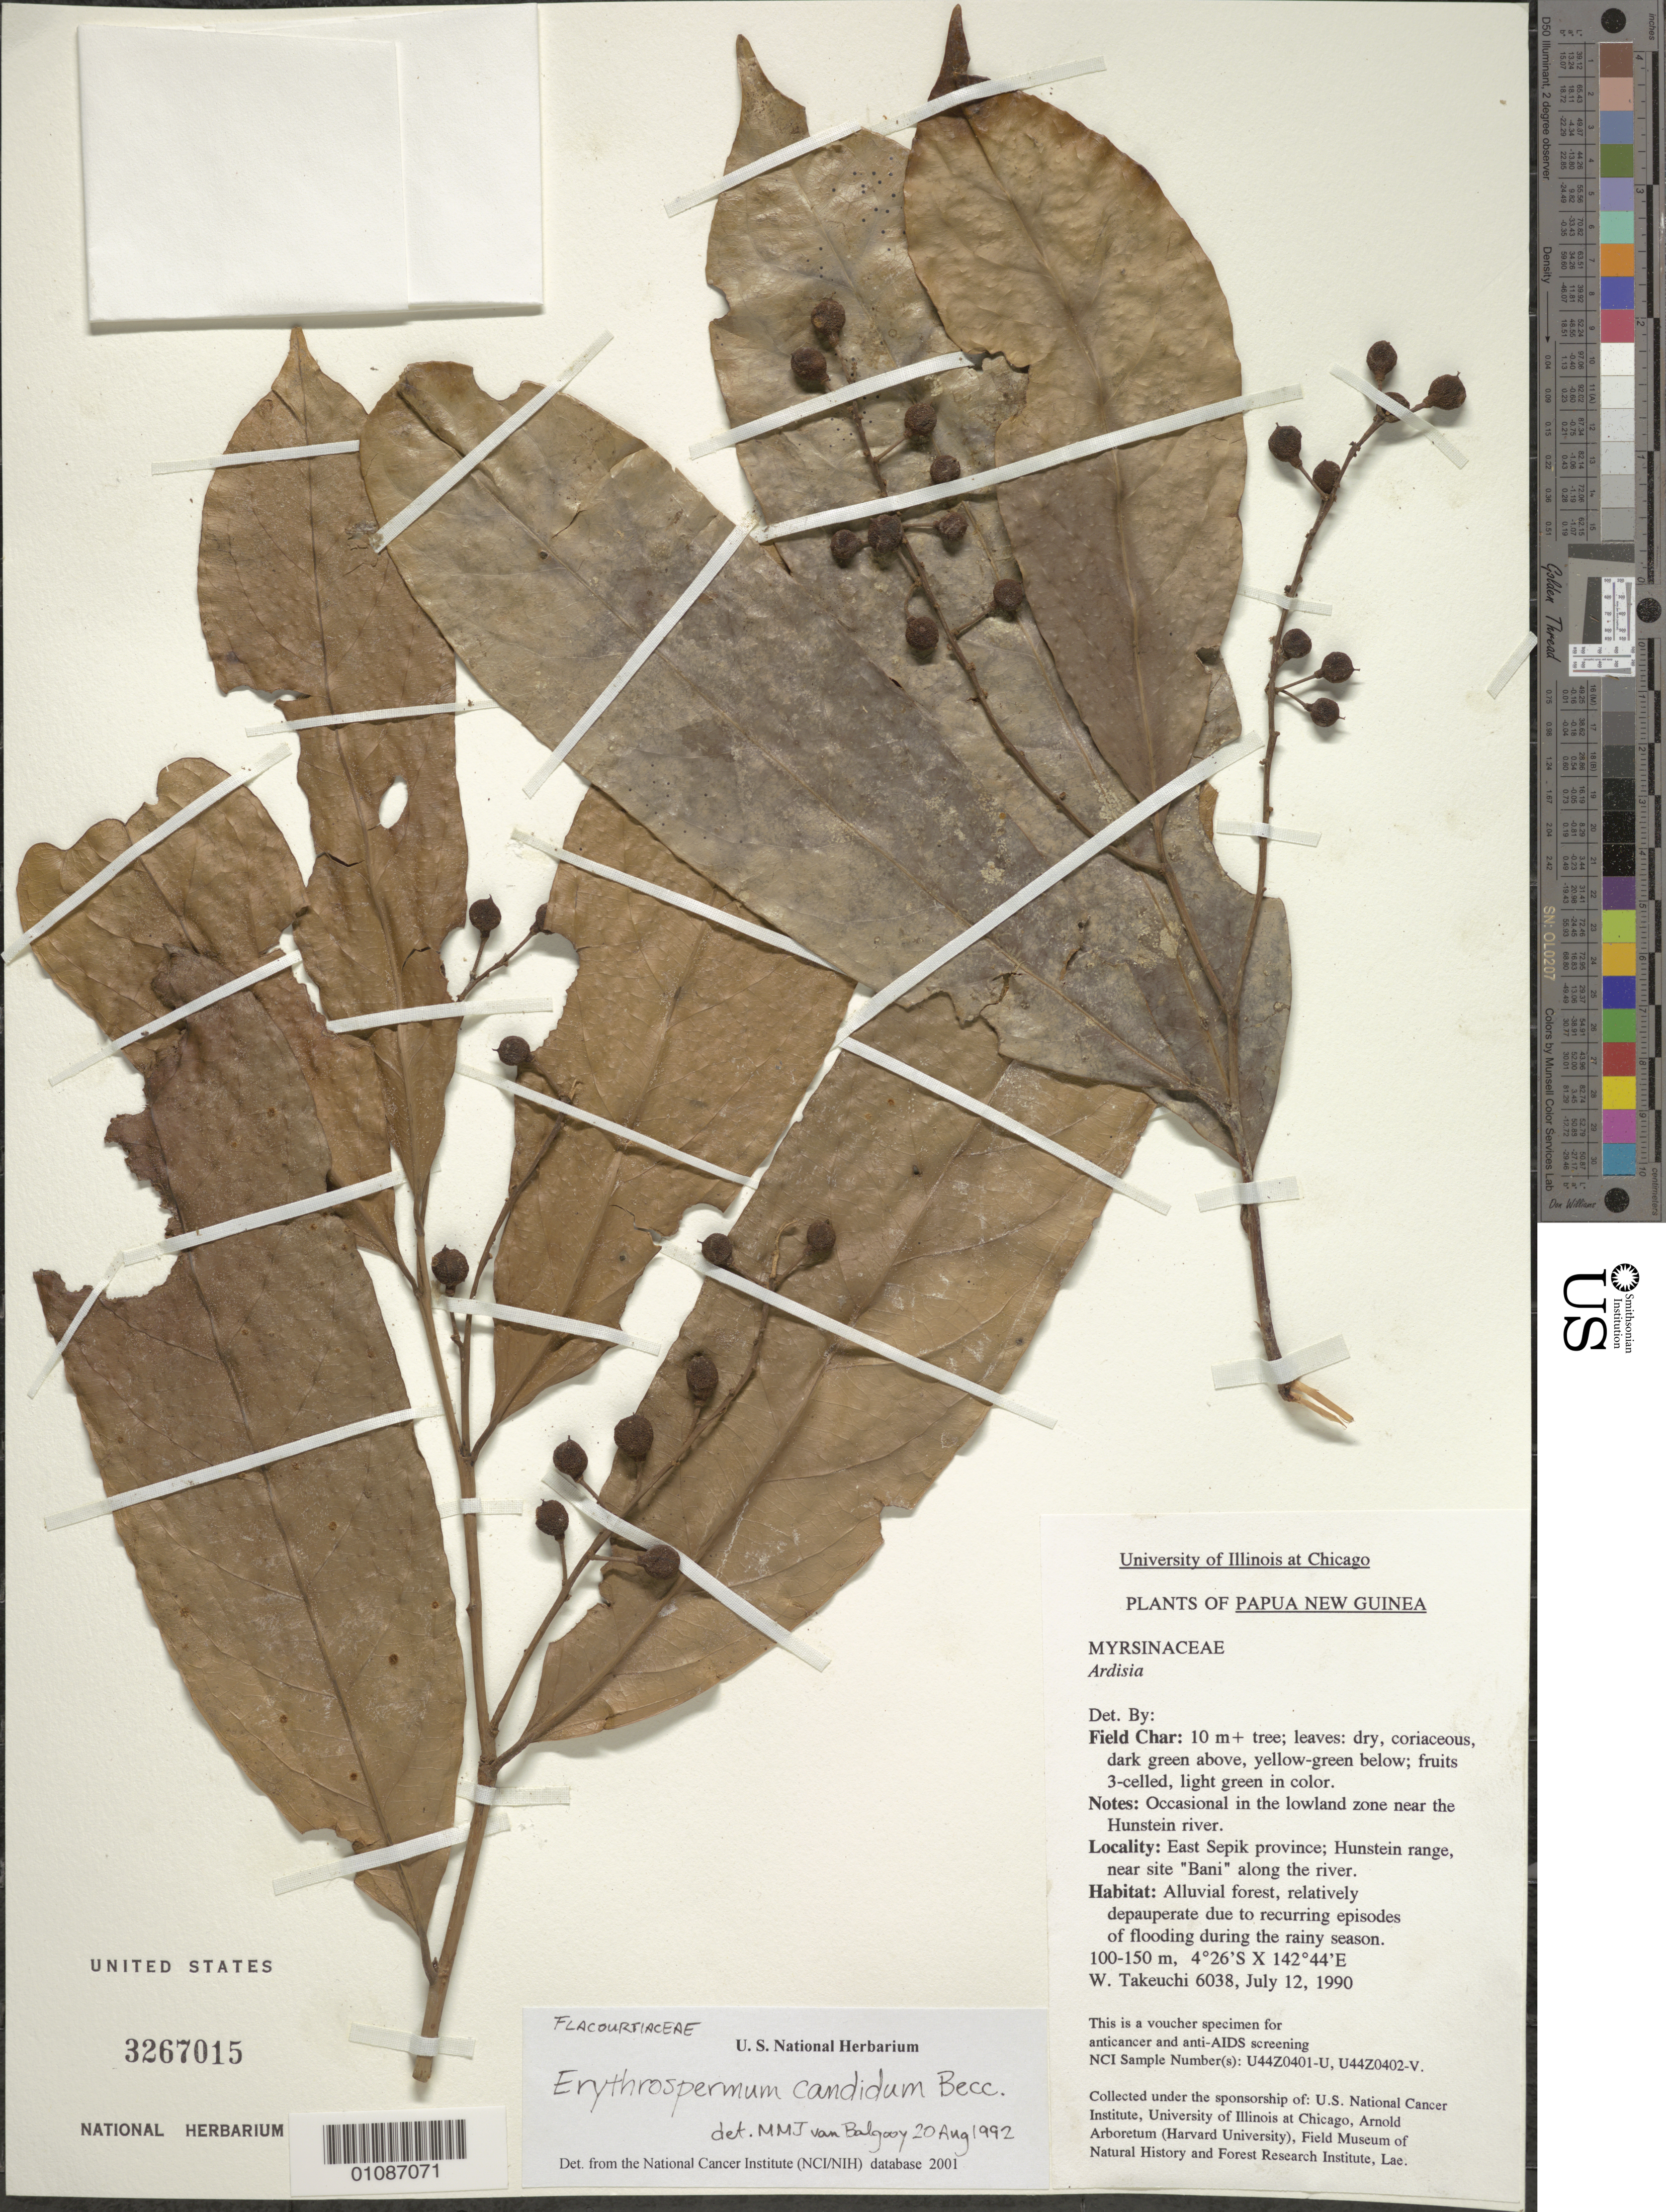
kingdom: Plantae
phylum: Tracheophyta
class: Magnoliopsida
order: Malpighiales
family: Achariaceae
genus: Erythrospermum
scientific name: Erythrospermum candidum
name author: (Becc.) Becc.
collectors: W. Takeuchi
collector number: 6038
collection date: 1990-07-12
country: Papua New Guinea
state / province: East Sepik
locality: Occasional in the lowland zone near the Hunstein river. East Sepik province; Hunstein range, near site "Bani" along the river.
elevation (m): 100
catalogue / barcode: US 3267015